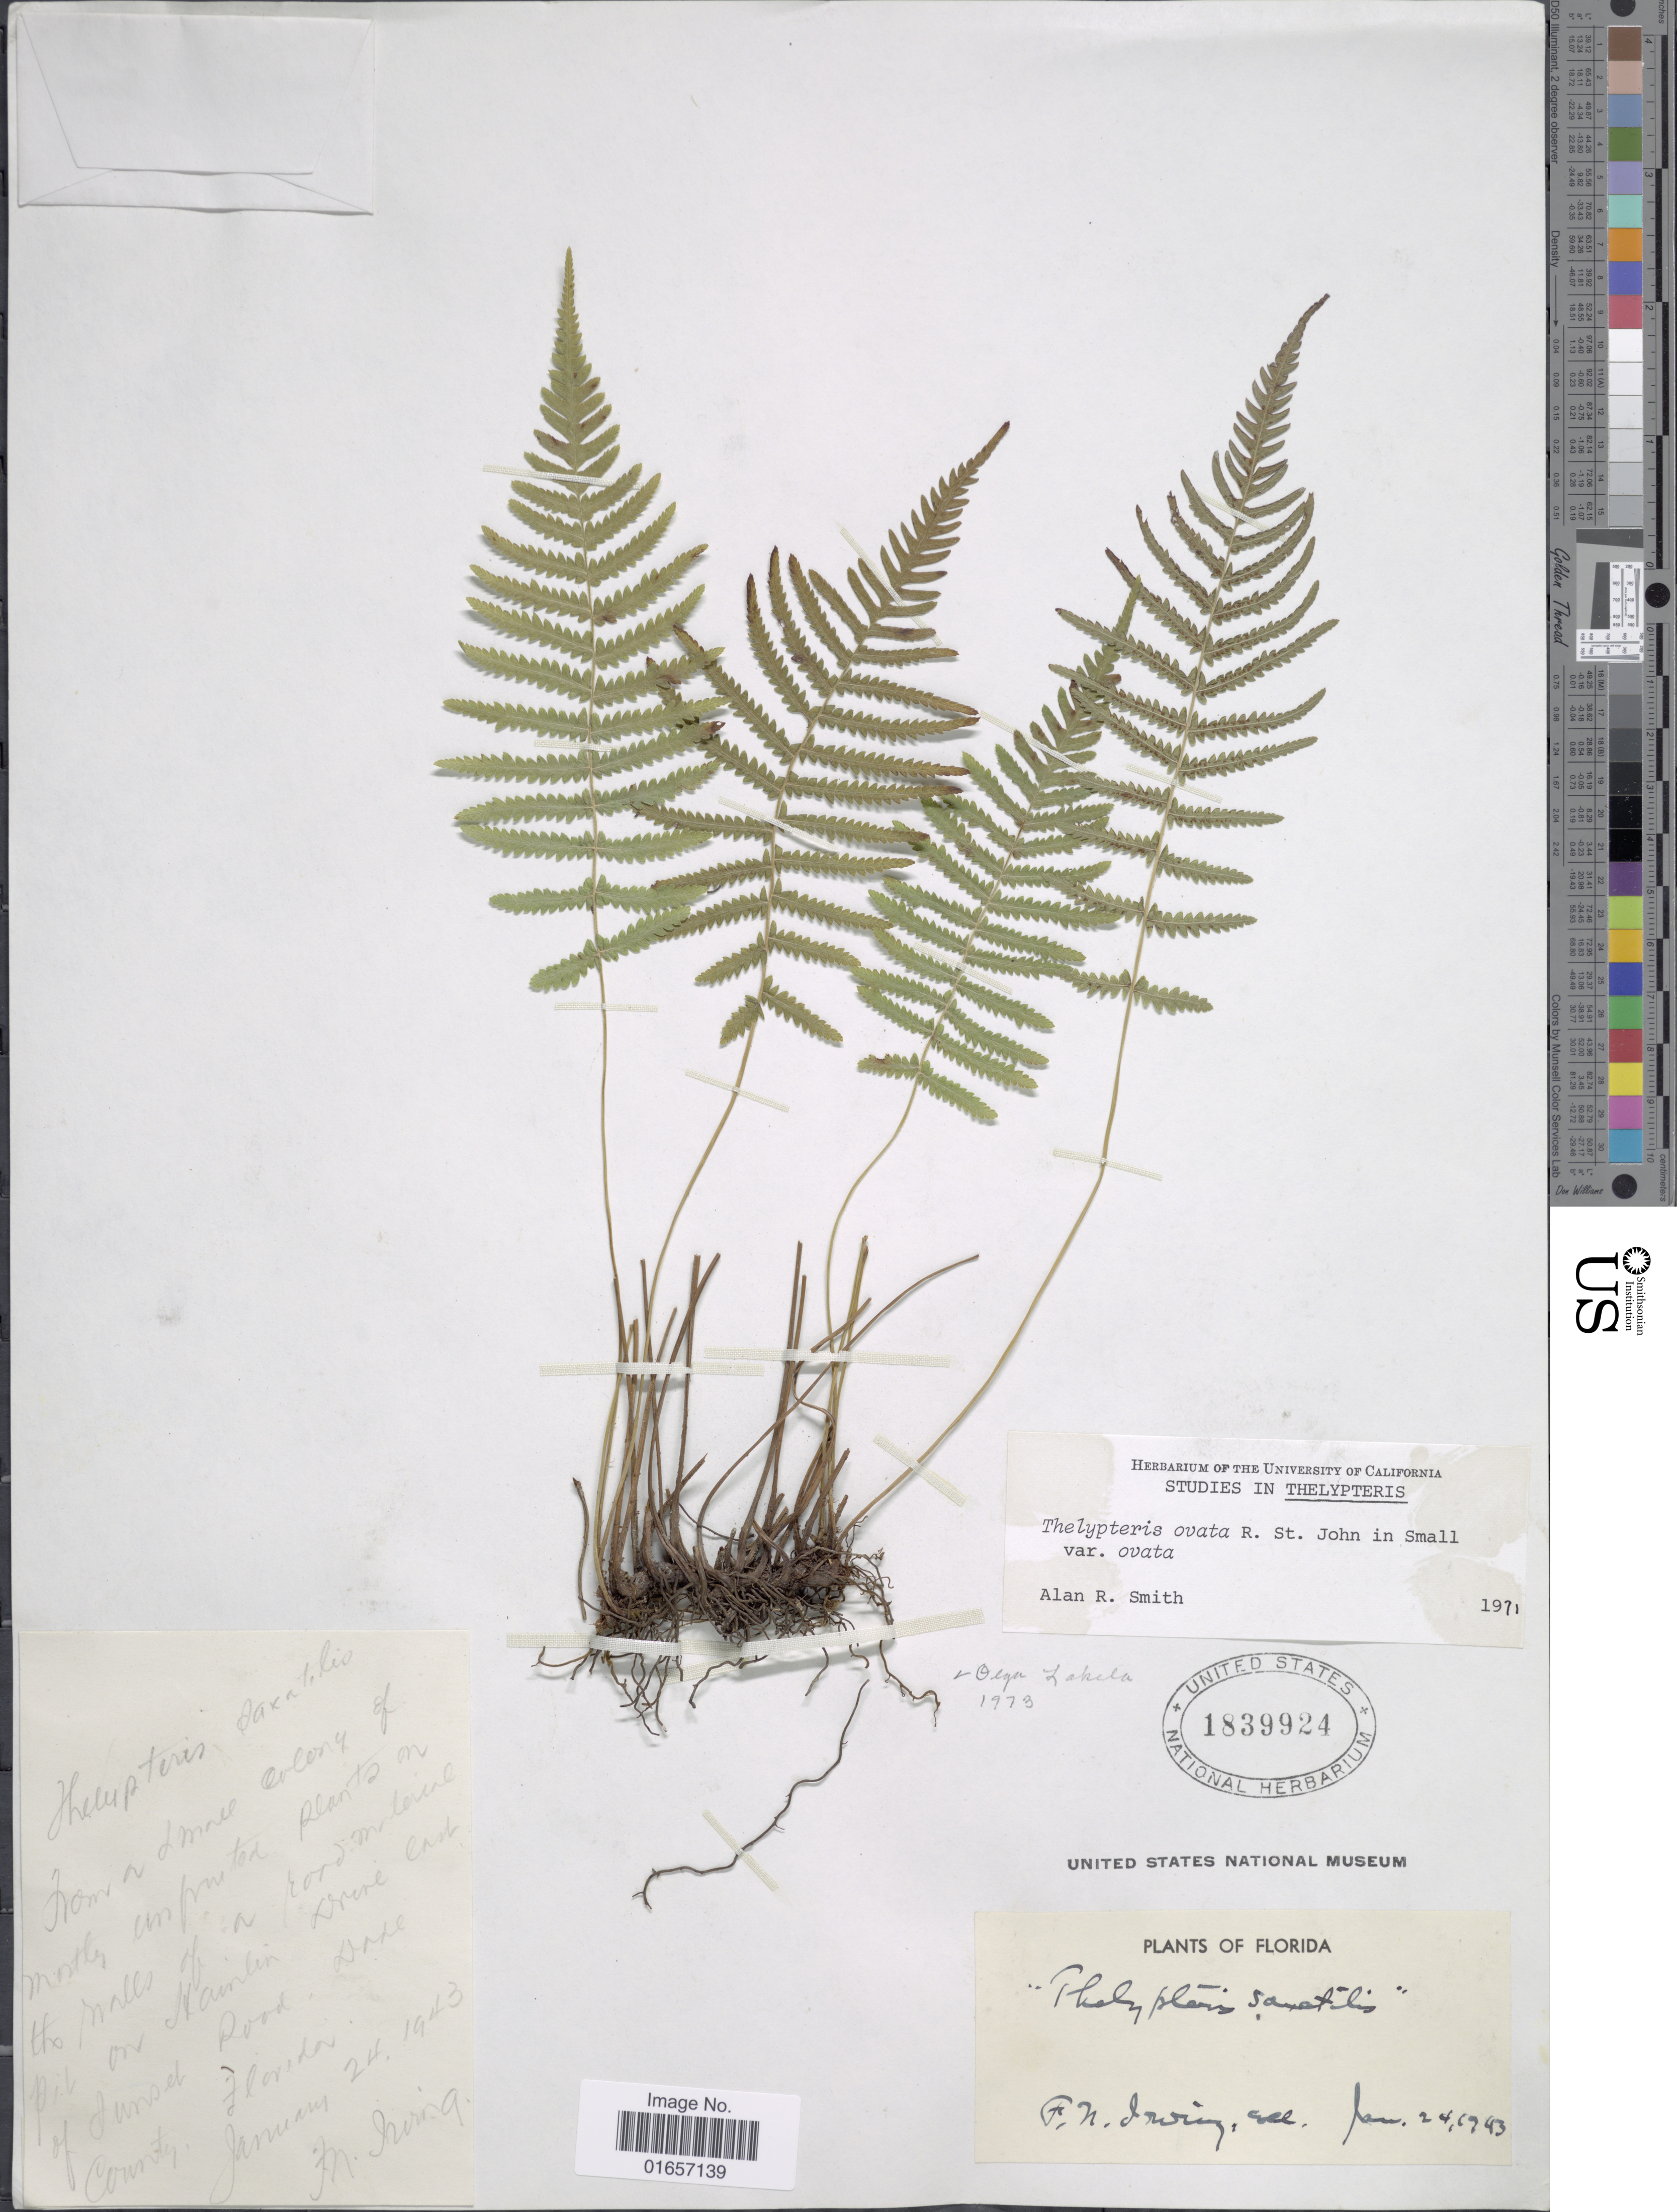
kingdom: Plantae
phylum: Tracheophyta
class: Polypodiopsida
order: Polypodiales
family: Thelypteridaceae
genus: Christella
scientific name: Christella ovata var. ovata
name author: (R.P. St. John) Á. Löve & D. Löve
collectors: F. Irwing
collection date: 1943-01-24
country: United States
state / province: Florida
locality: On Hainkin Drone end of Junsed Road, Dade County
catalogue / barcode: US 1839924